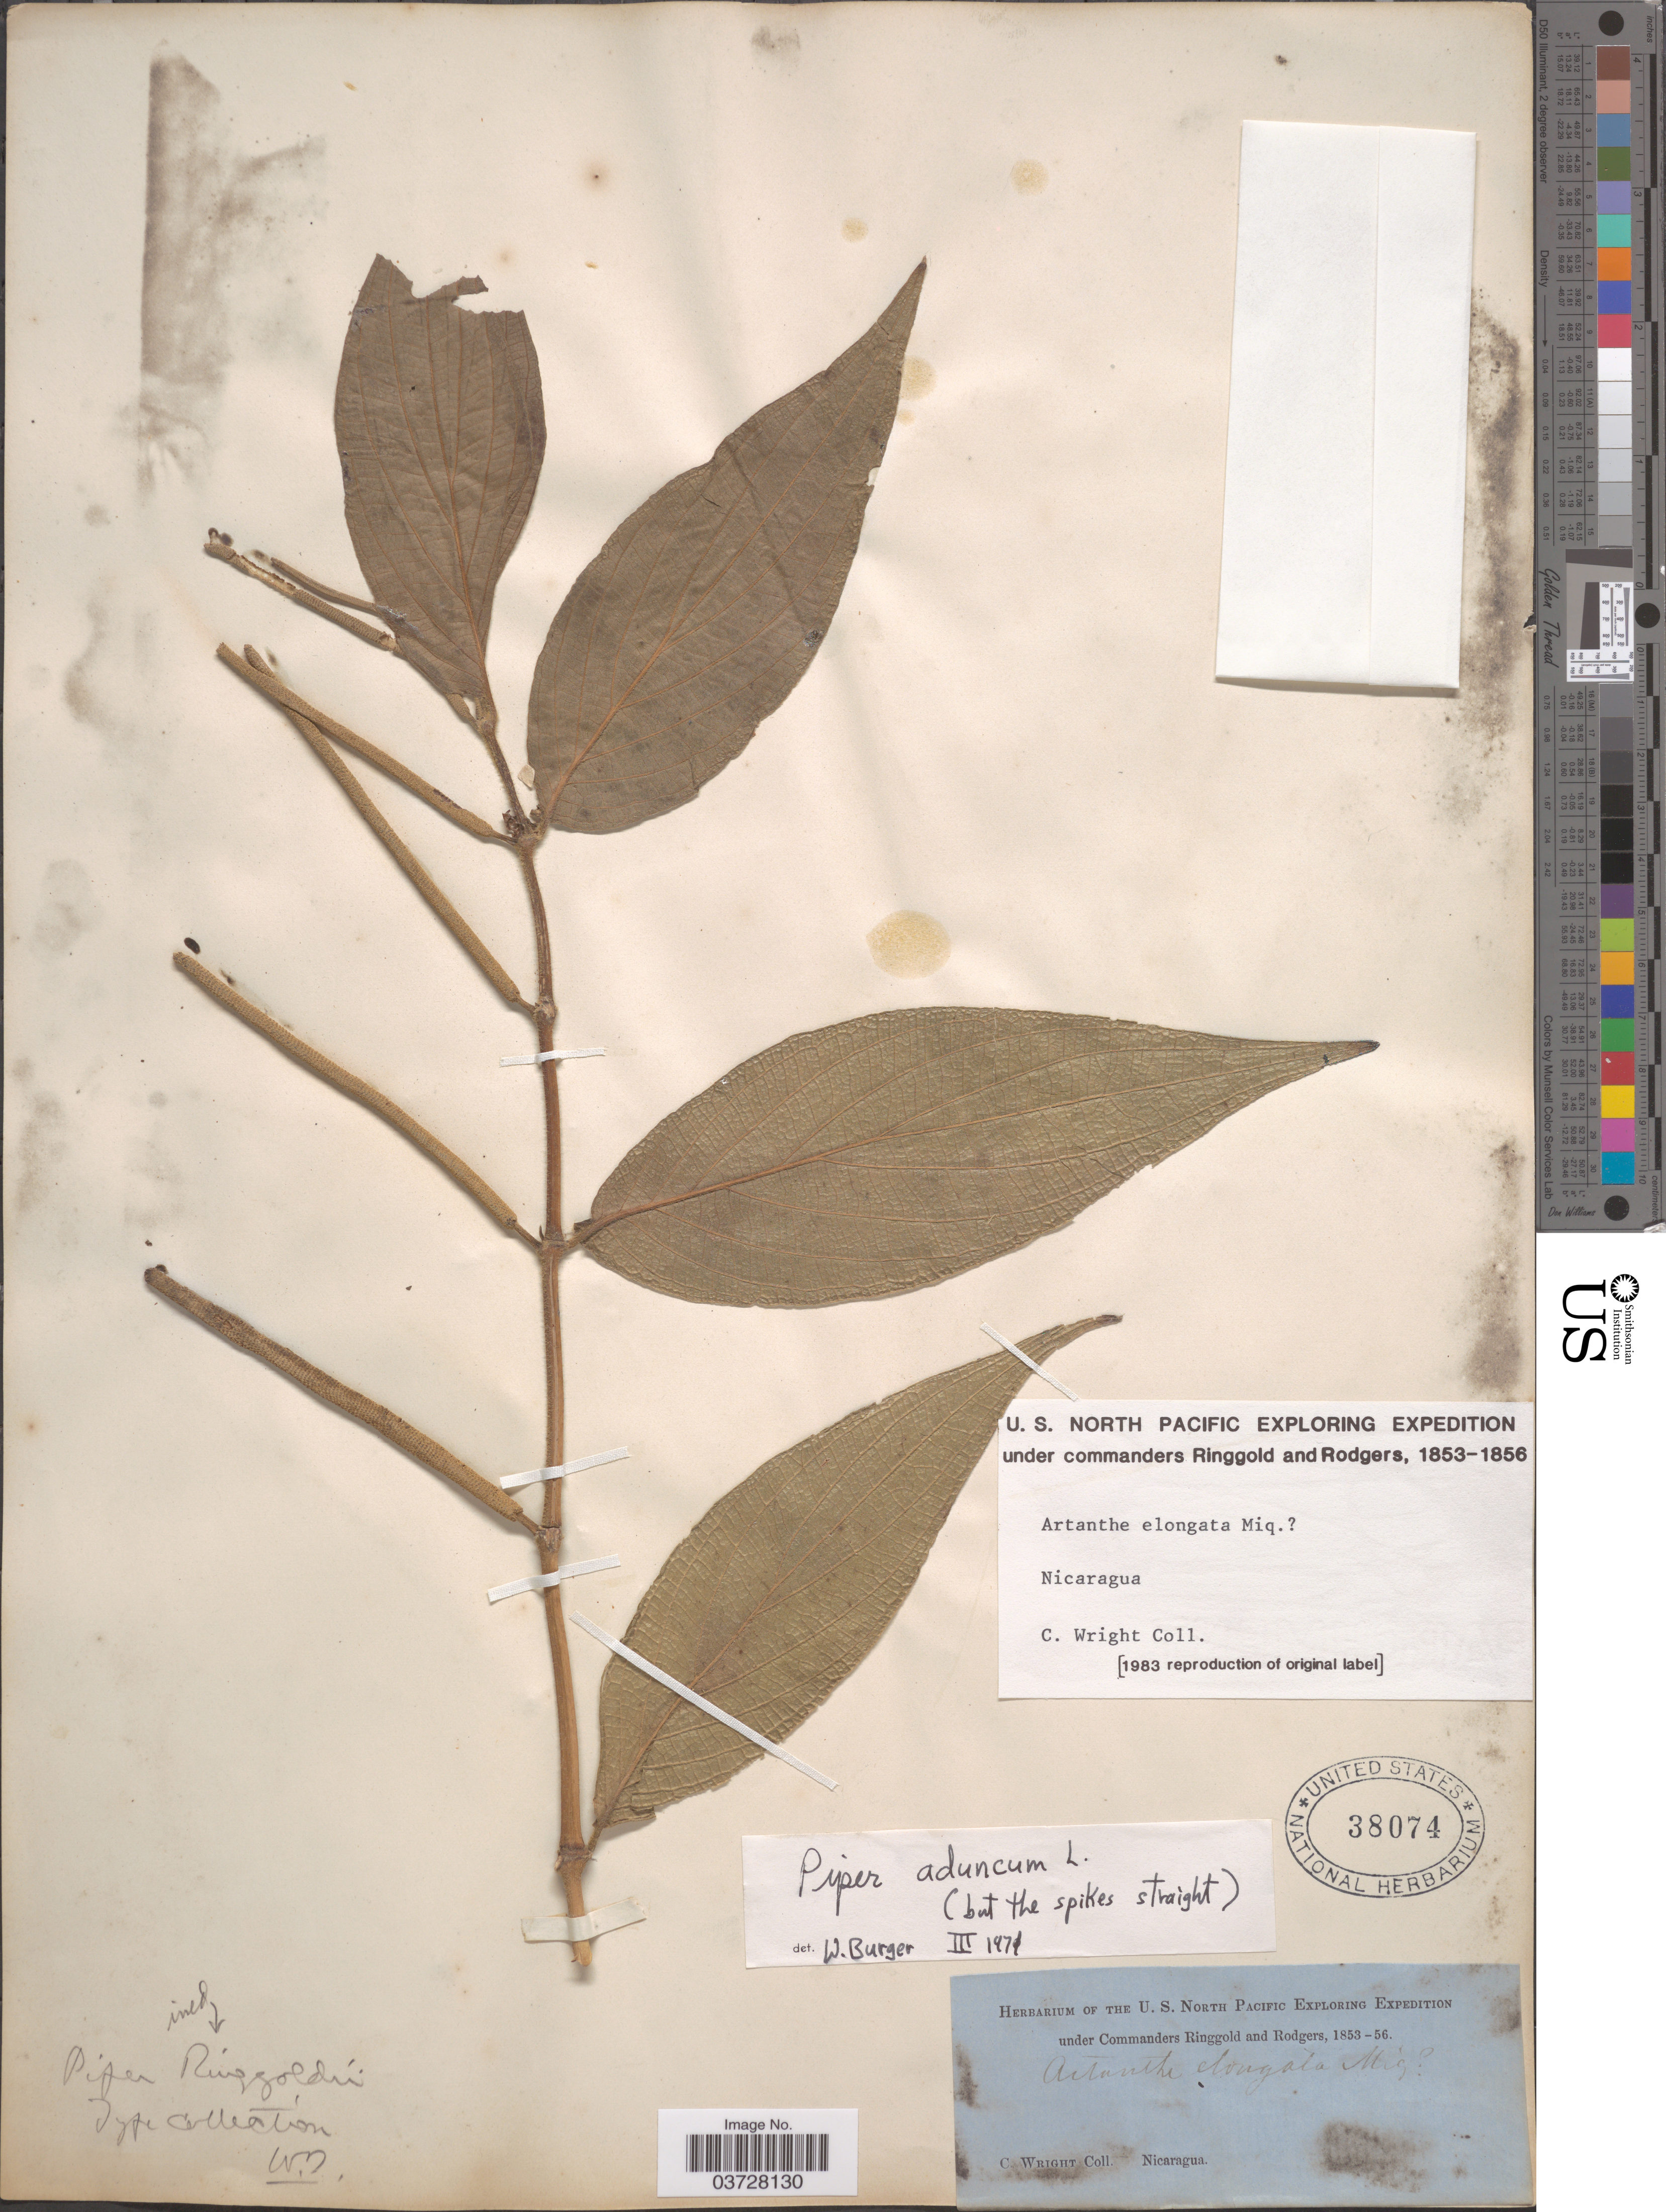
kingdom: Plantae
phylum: Tracheophyta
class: Magnoliopsida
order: Piperales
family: Piperaceae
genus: Piper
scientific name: Piper aduncum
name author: L.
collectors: C. Wright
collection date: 1853/1856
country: Nicaragua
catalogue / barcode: US 38074